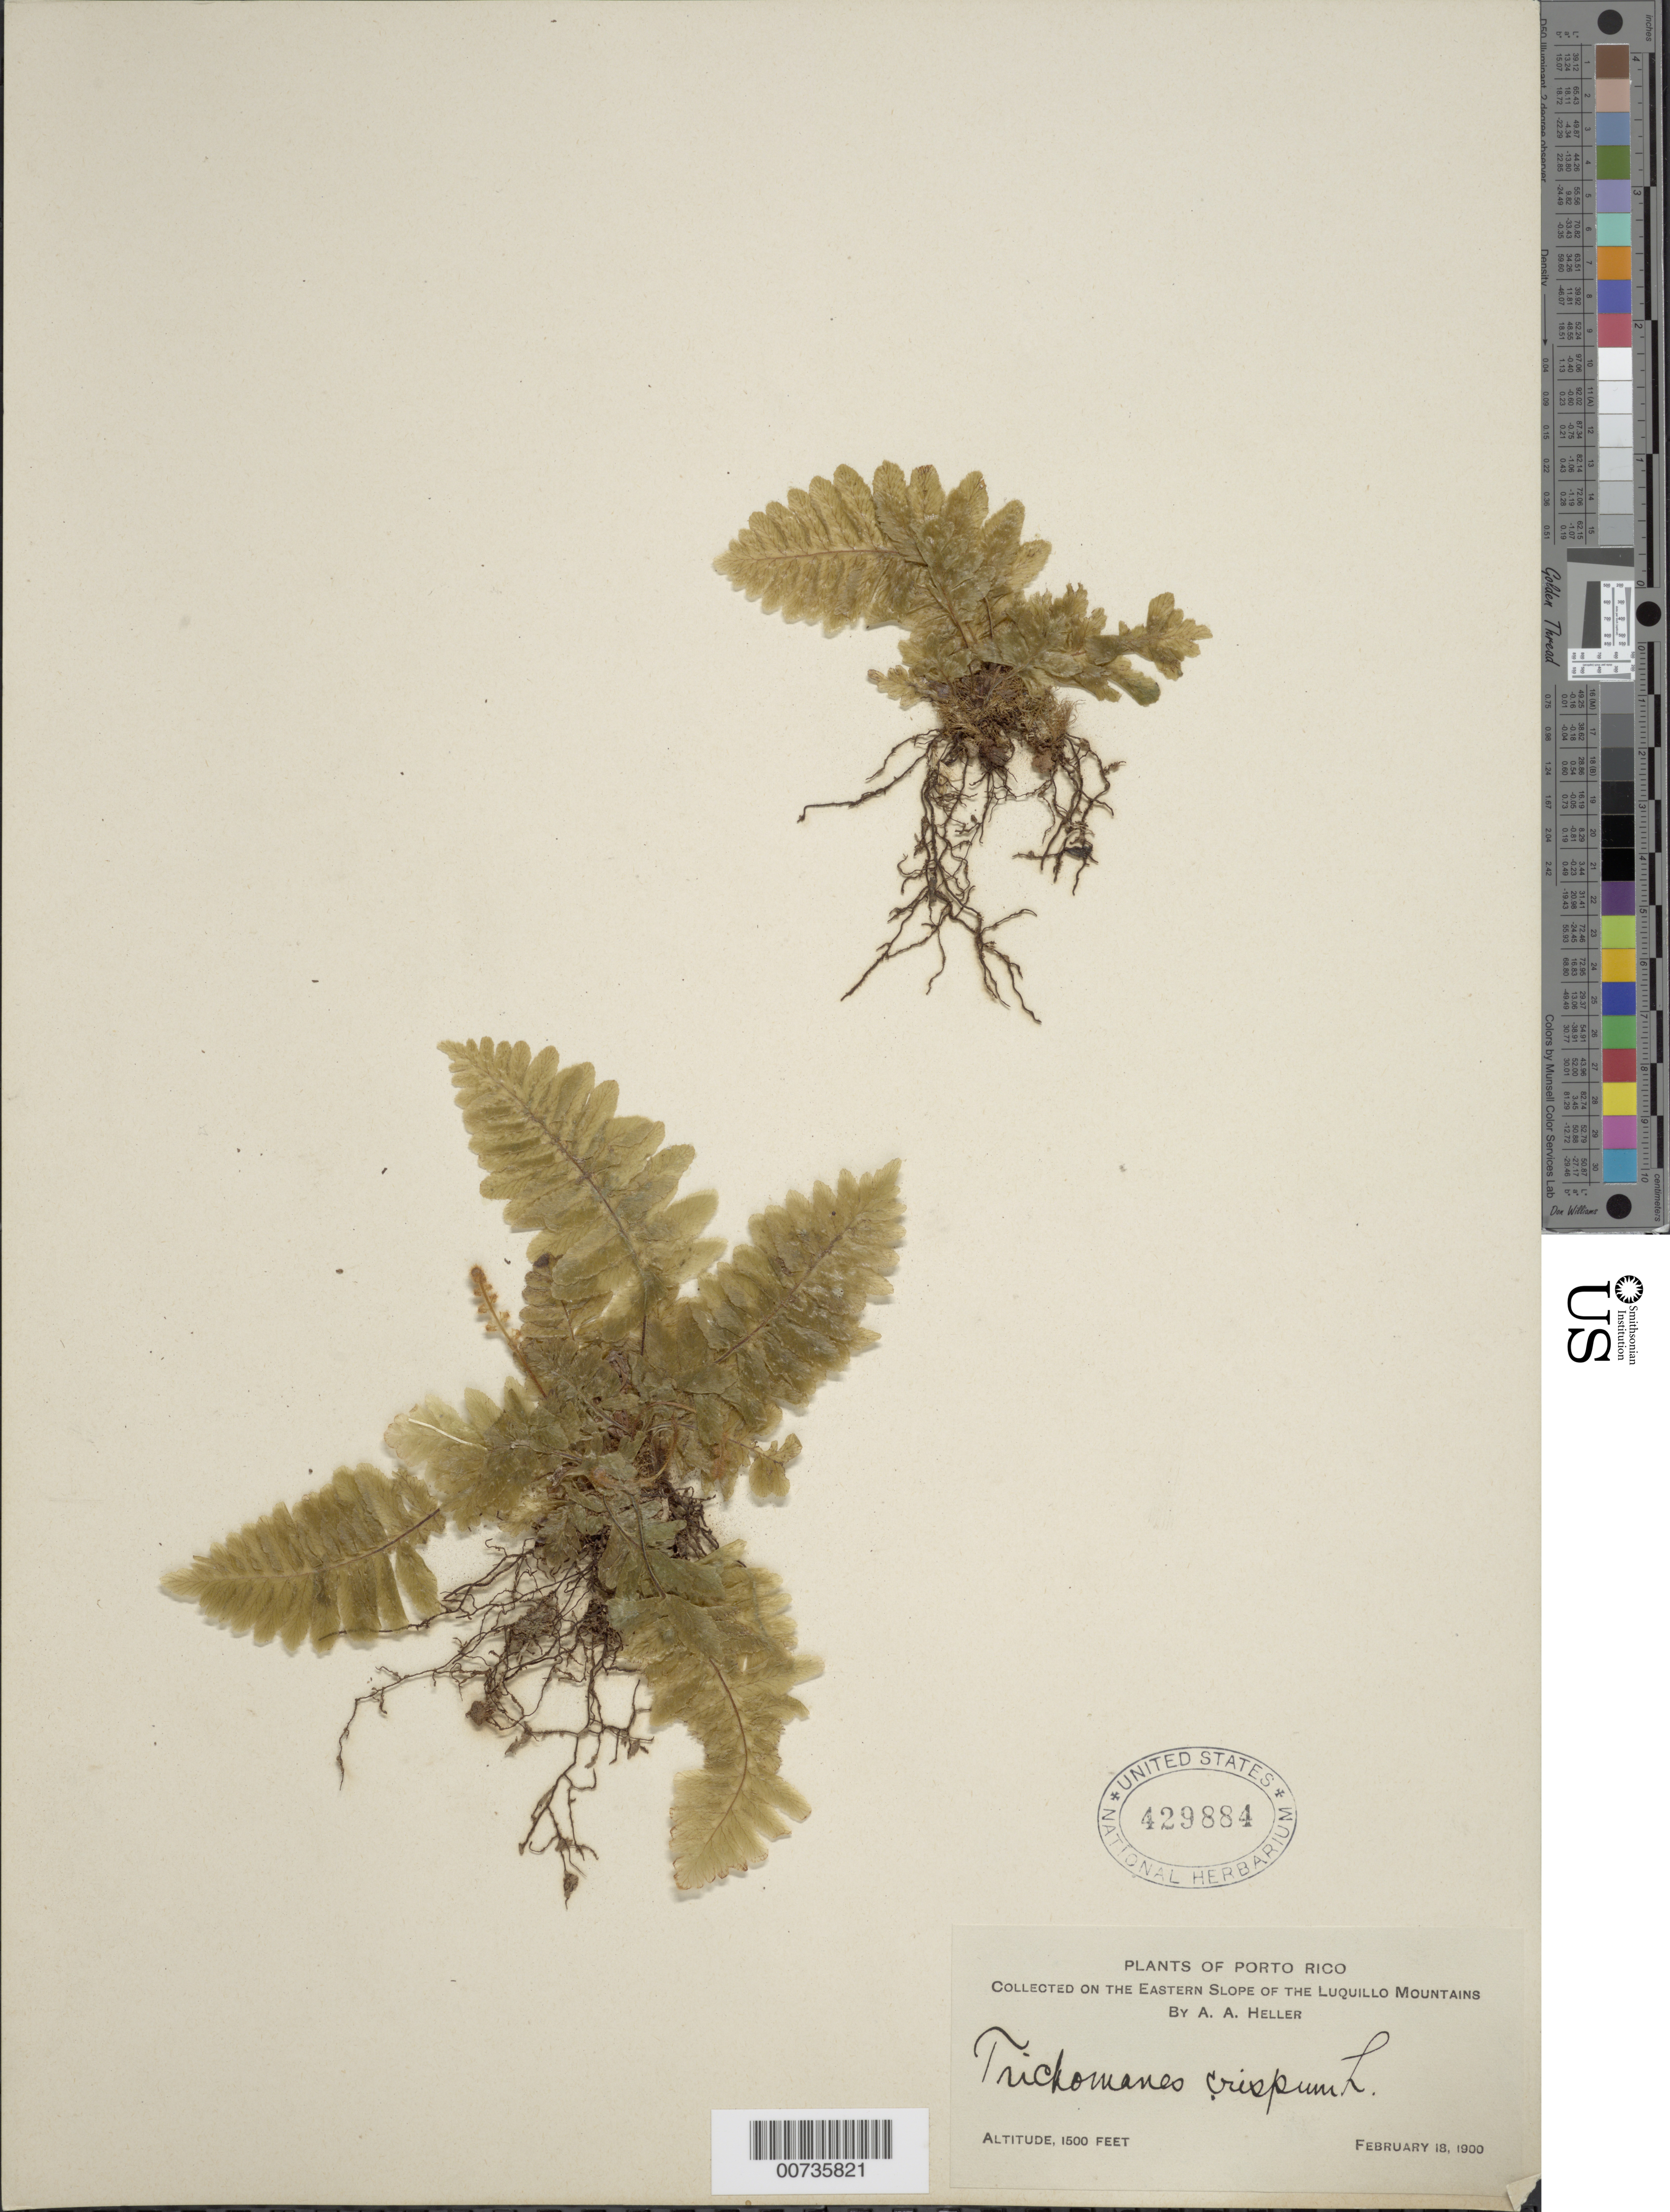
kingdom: Plantae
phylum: Tracheophyta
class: Polypodiopsida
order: Hymenophyllales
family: Hymenophyllaceae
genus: Trichomanes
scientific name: Trichomanes crispum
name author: L.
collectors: A. A. Heller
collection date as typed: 18 Feb 1900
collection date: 1900-02-18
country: Puerto Rico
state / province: Luquillo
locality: Luquillo Mts., E slope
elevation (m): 457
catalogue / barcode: US 429884